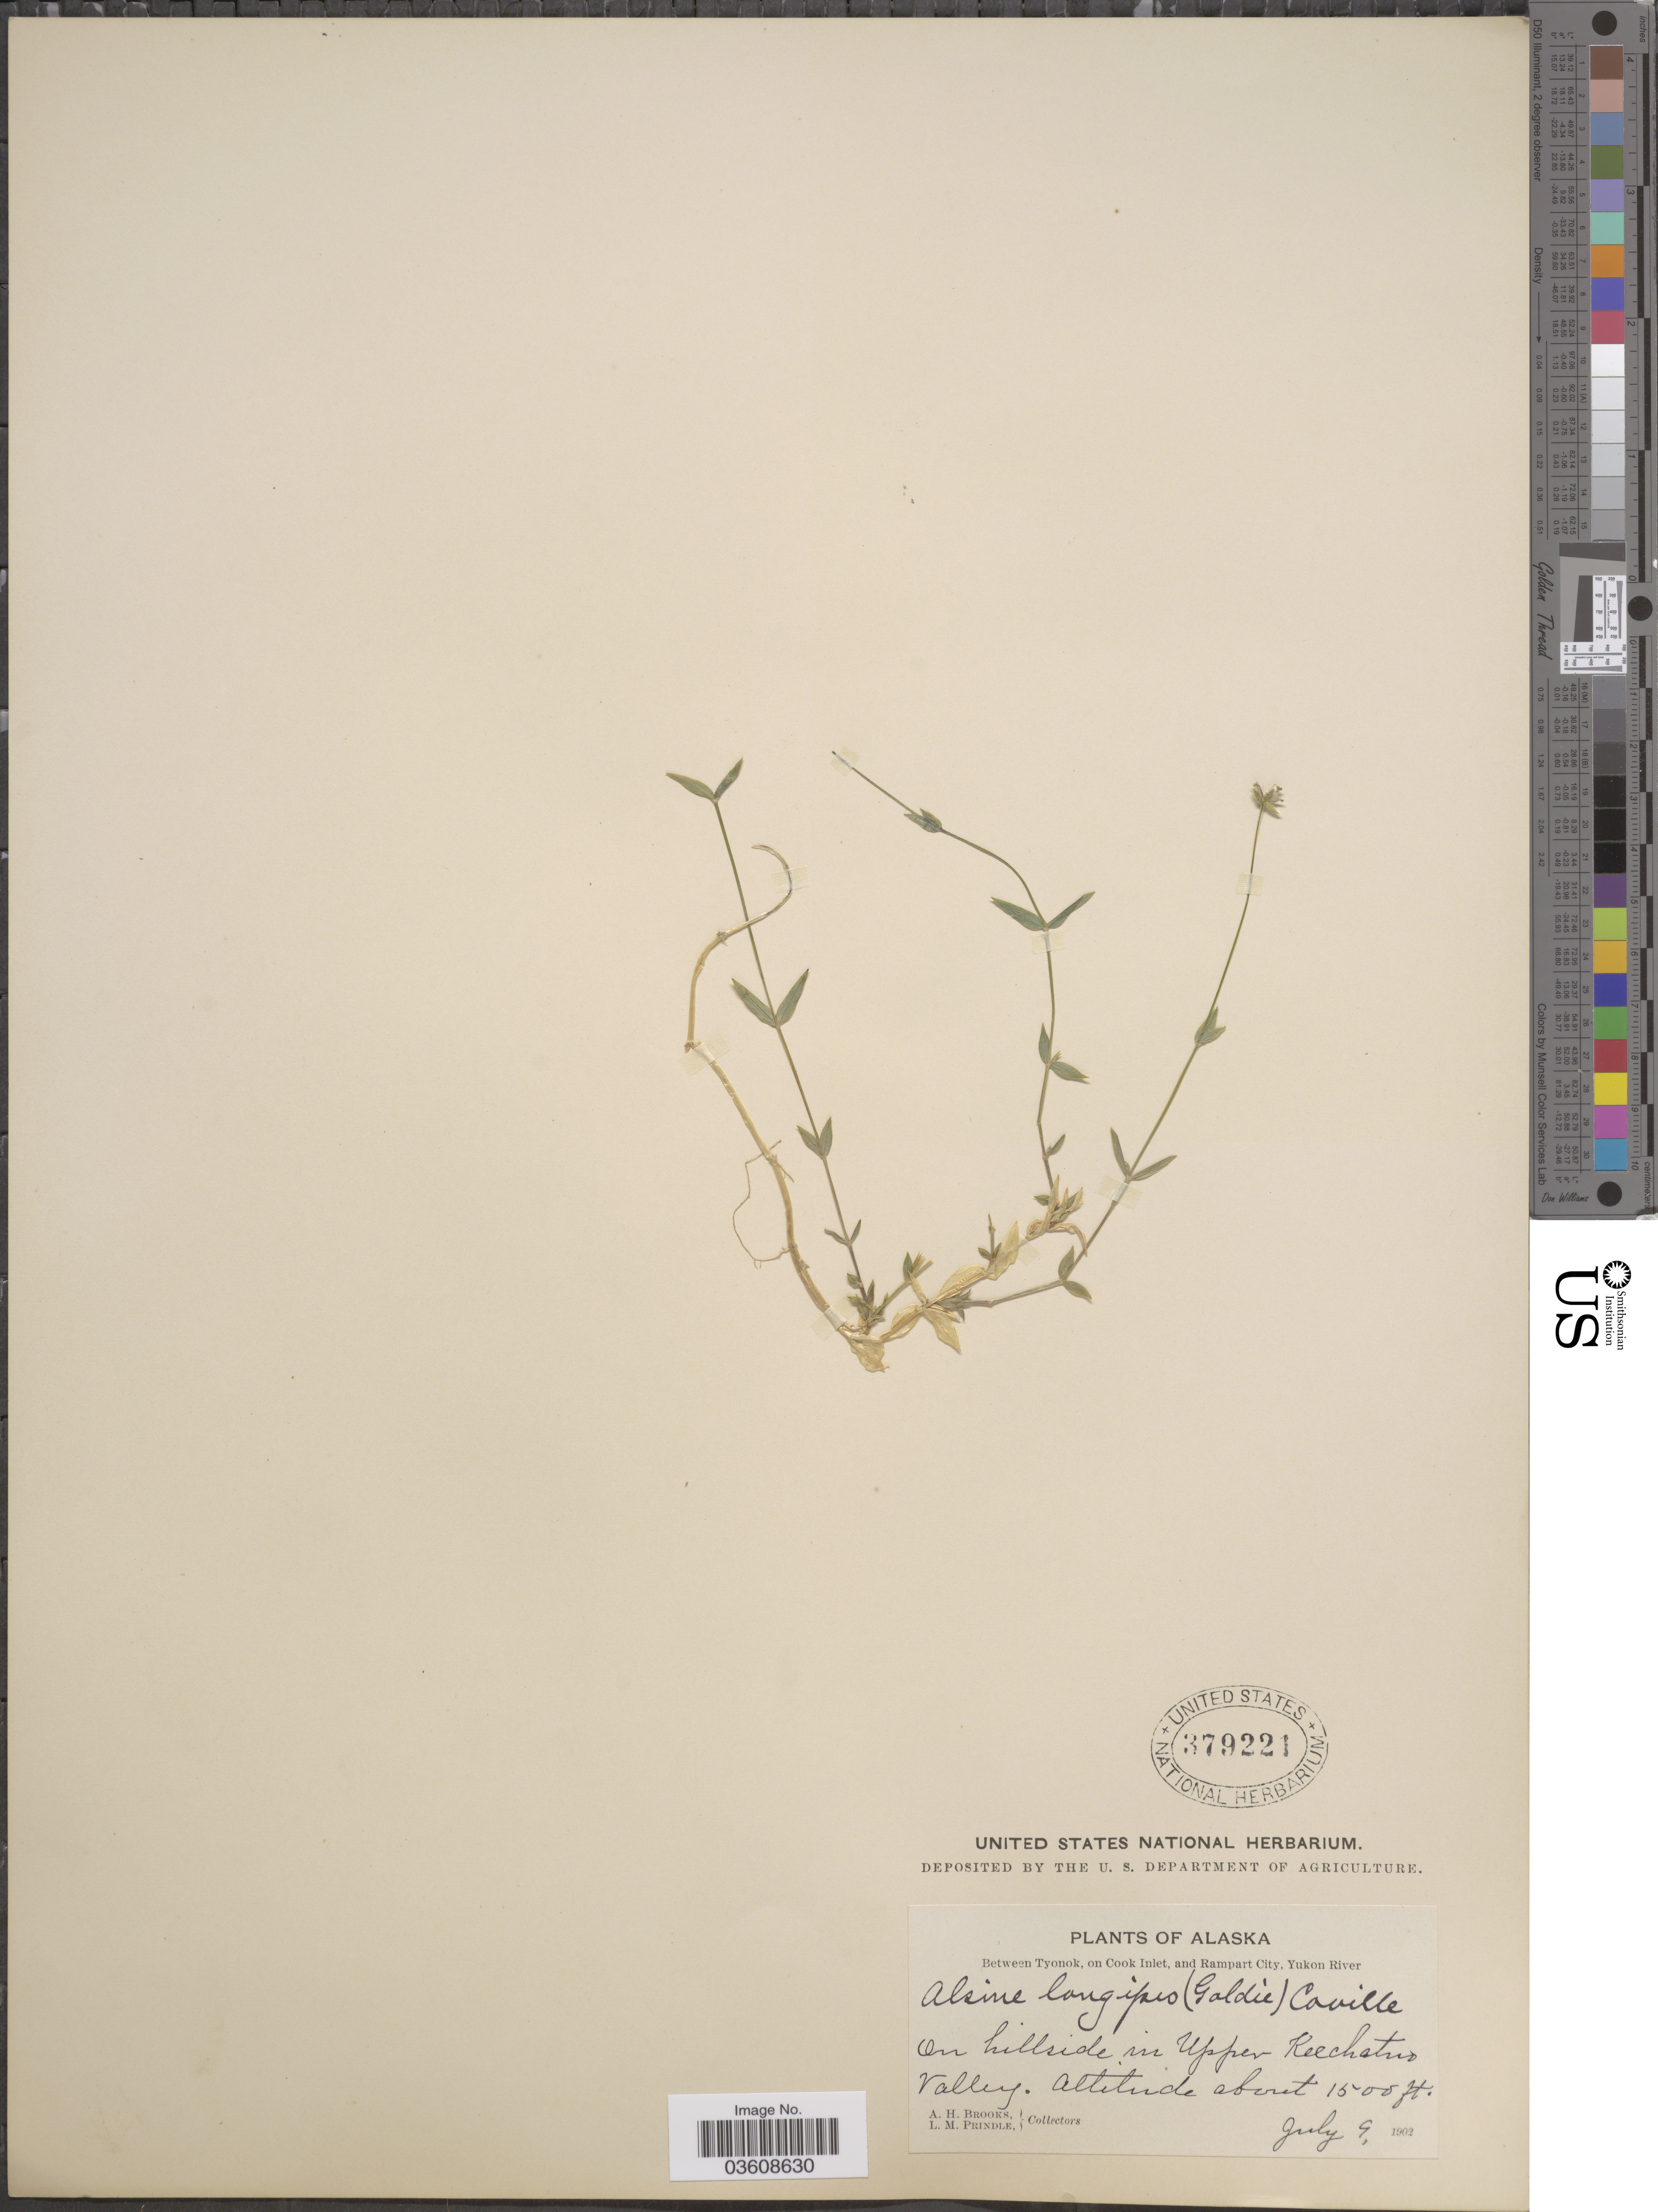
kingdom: Plantae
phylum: Tracheophyta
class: Magnoliopsida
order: Caryophyllales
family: Caryophyllaceae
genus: Stellaria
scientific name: Stellaria longipes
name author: Goldie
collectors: A. Brooks & L. Prindle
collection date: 1902-07-09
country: United States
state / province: Alaska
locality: Between Tyonok, on Cook Inlet, and Rampart City, Yukon River. On hillside in Upper Keechatno Valley.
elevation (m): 457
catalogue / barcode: US 379221